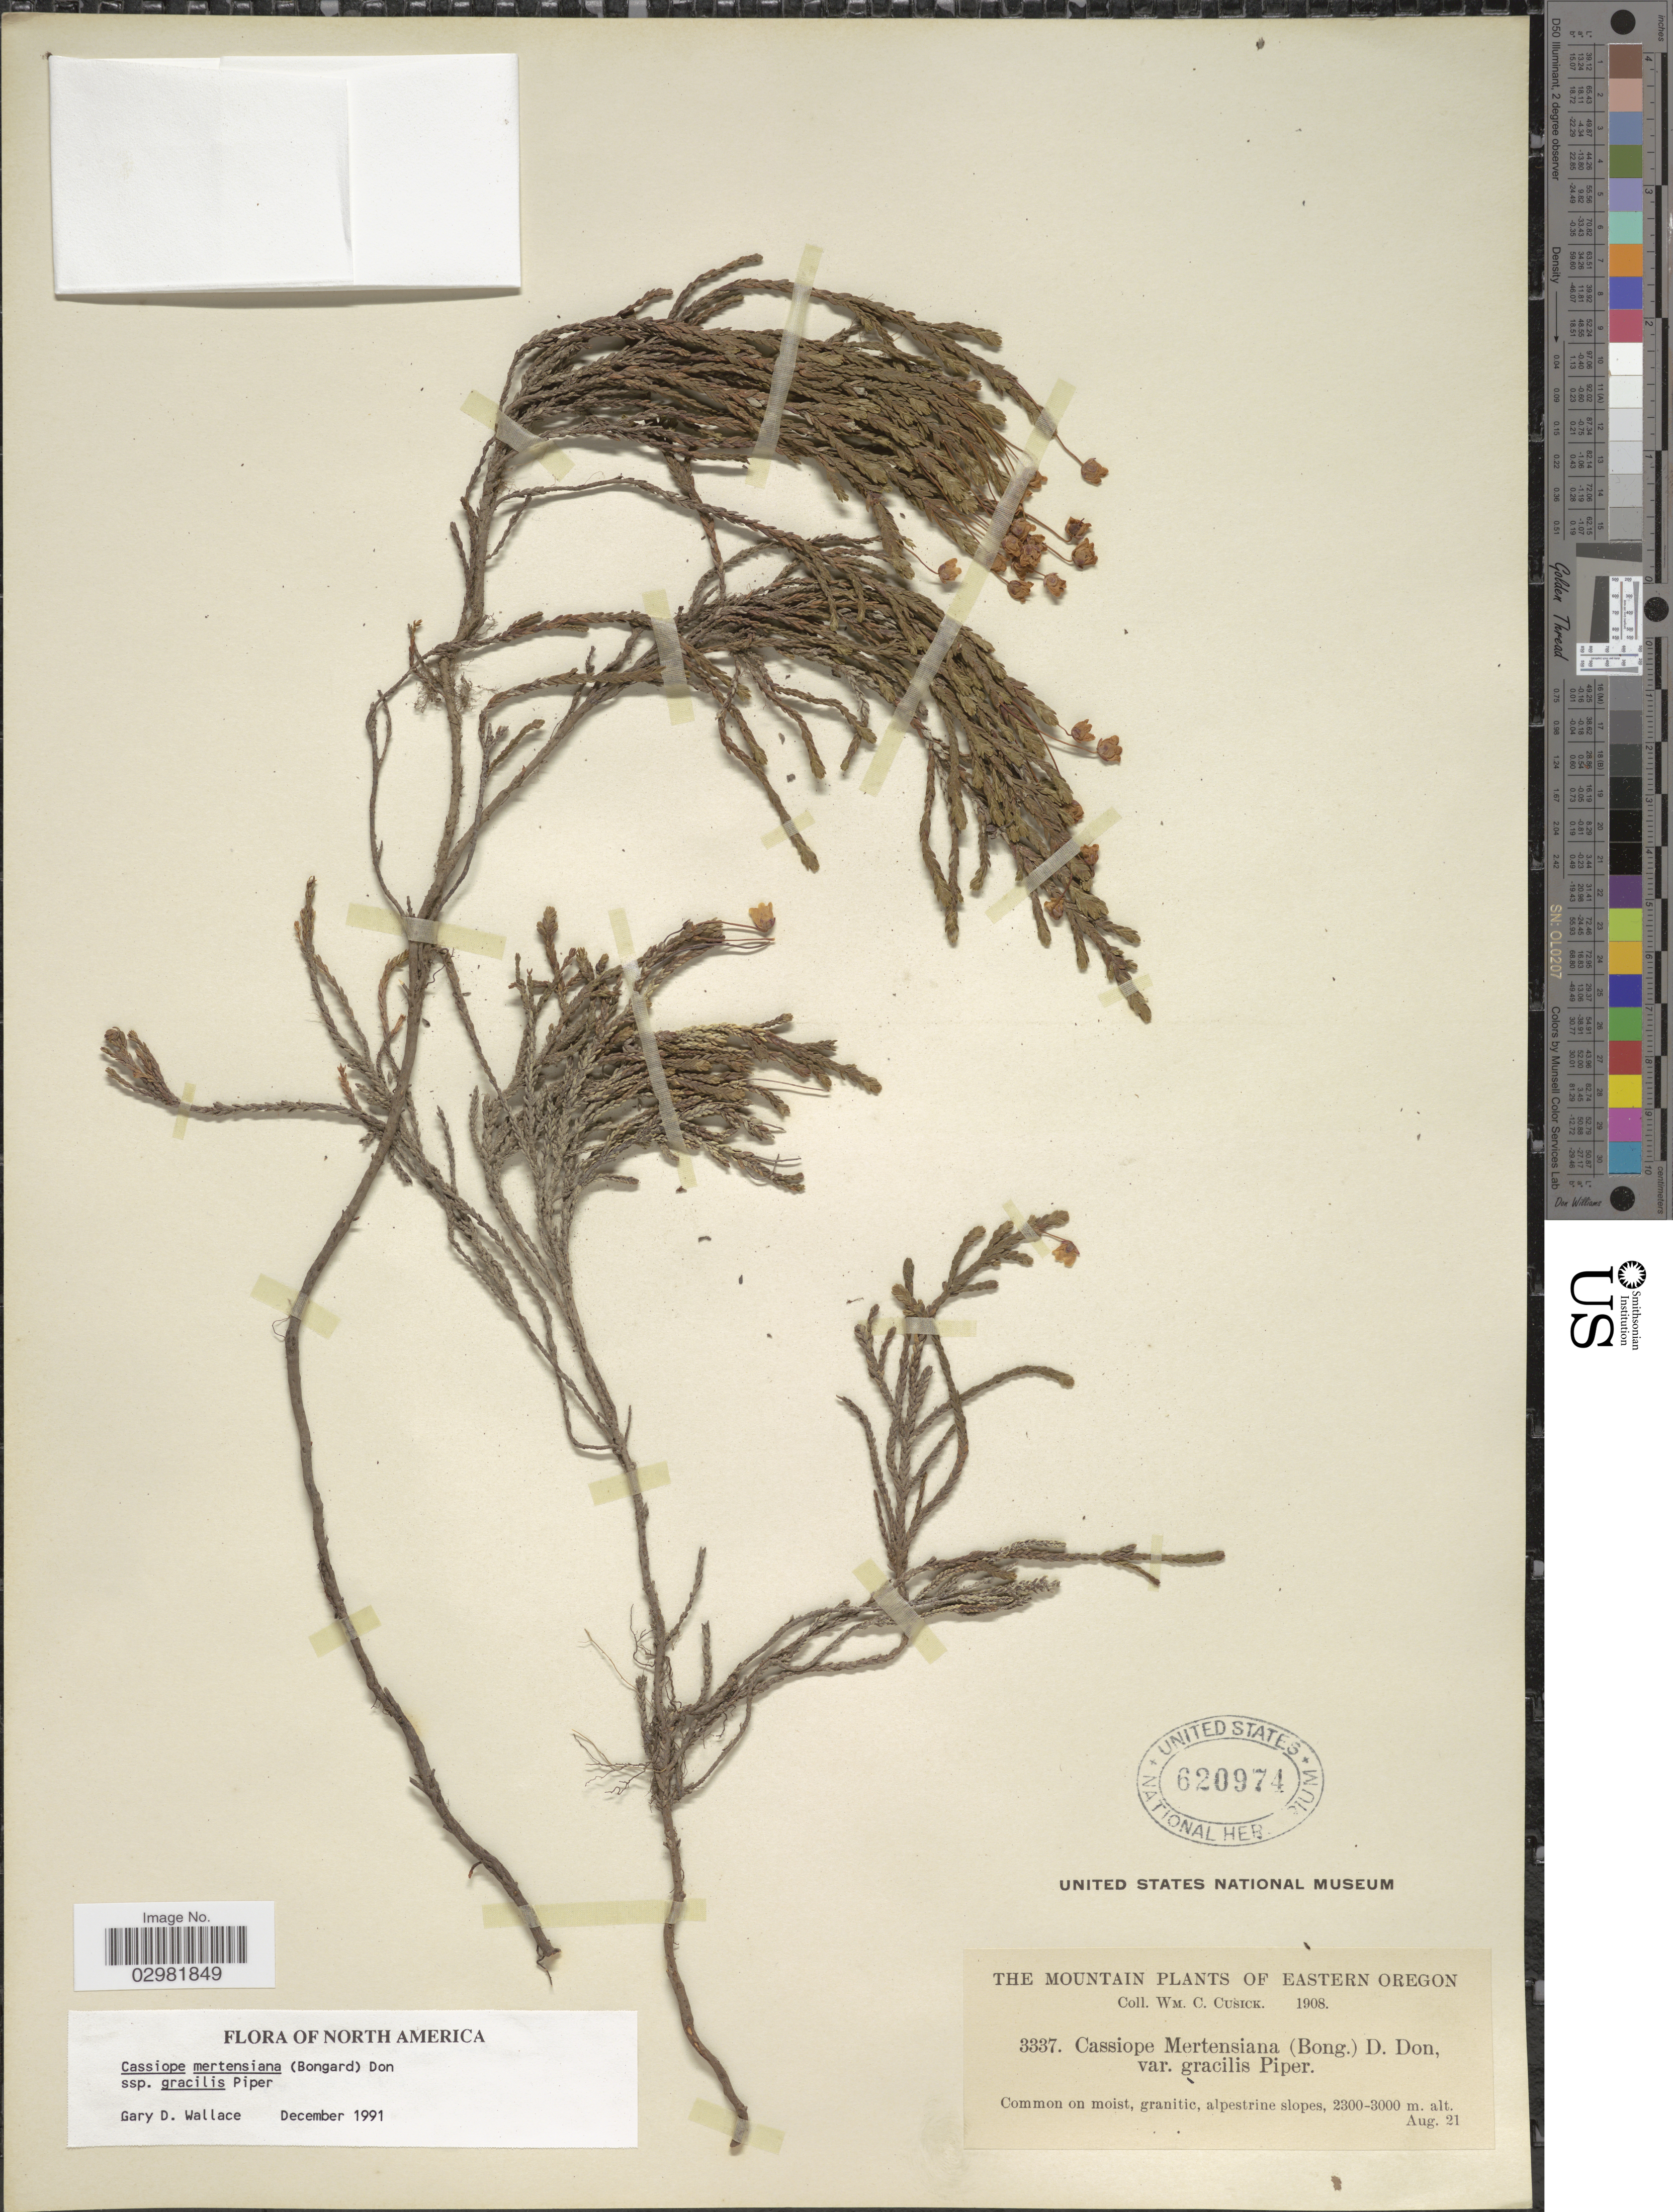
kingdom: Plantae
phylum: Tracheophyta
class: Magnoliopsida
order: Ericales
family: Ericaceae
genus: Cassiope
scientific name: Cassiope mertensiana subsp. gracilis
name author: Piper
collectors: W. C. Cusick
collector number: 3337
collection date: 1908-08-21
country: United States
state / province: Oregon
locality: Eastern Oregon.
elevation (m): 2300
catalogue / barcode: US 620974